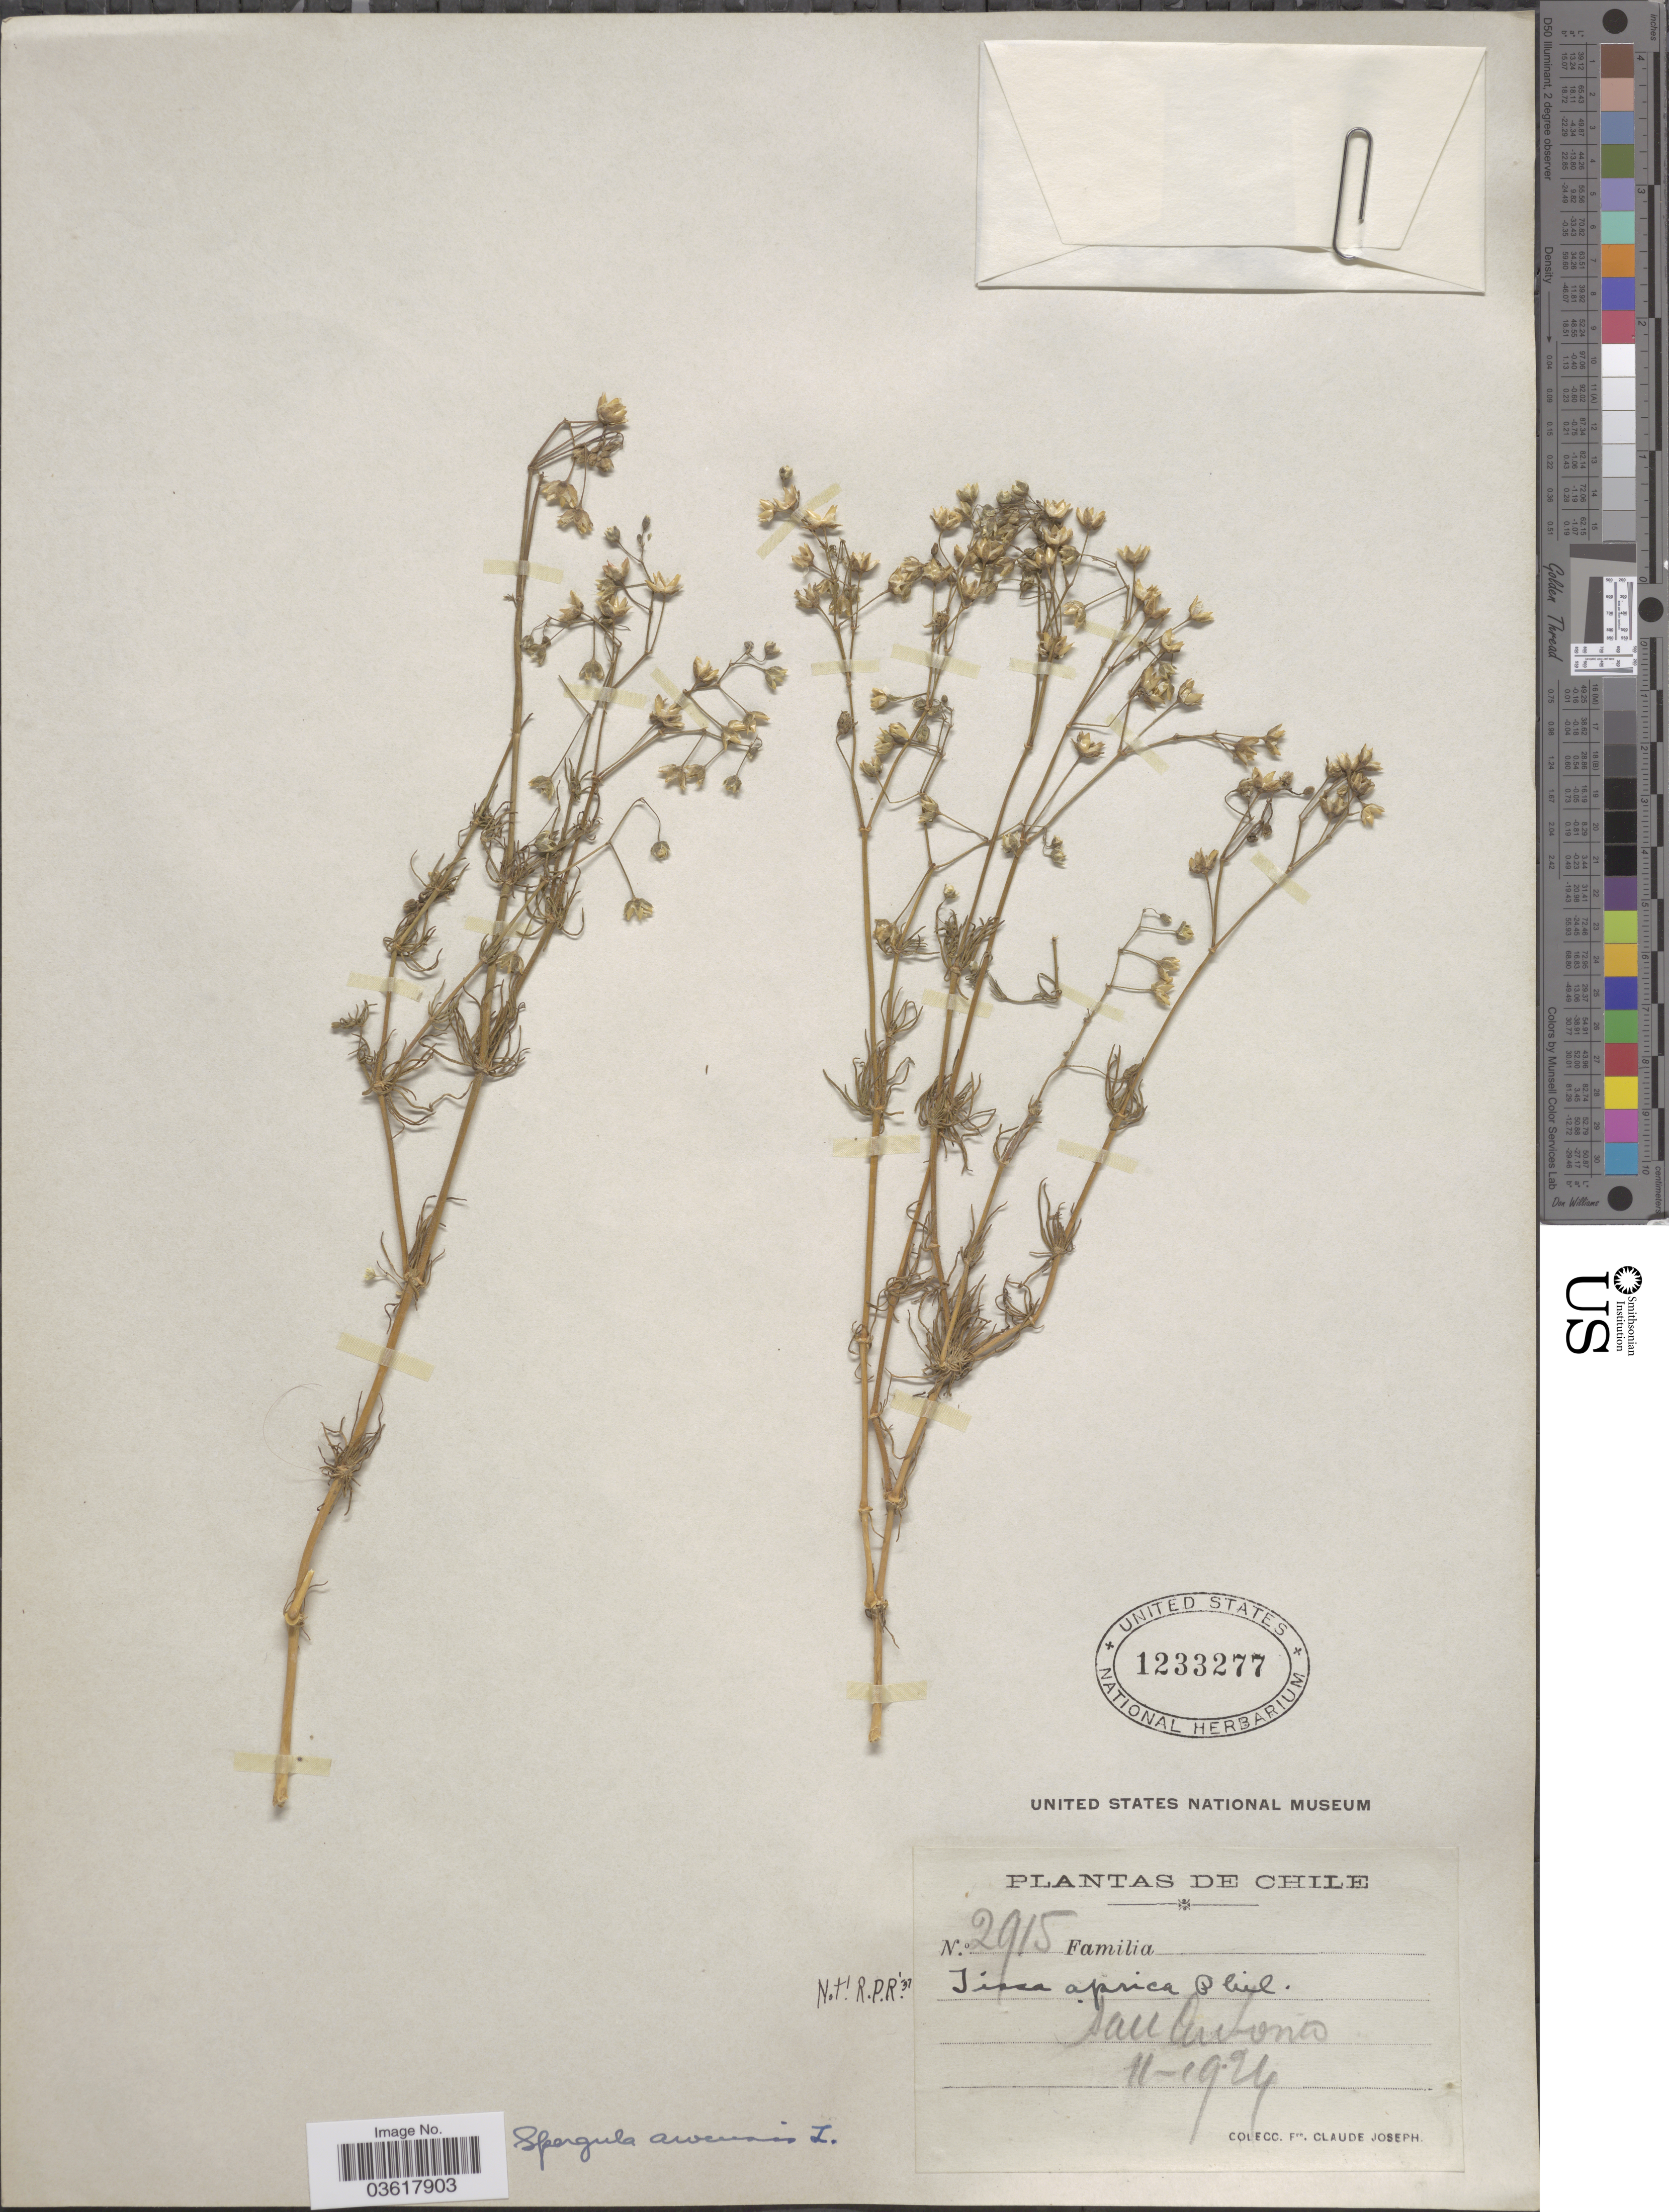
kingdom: Plantae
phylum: Tracheophyta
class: Magnoliopsida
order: Caryophyllales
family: Caryophyllaceae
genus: Spergula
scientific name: Spergula arvensis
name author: L.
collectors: Bro. Claude-Joseph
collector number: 2915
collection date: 1924-11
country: Chile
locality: San Antonio.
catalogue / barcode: US 1233277